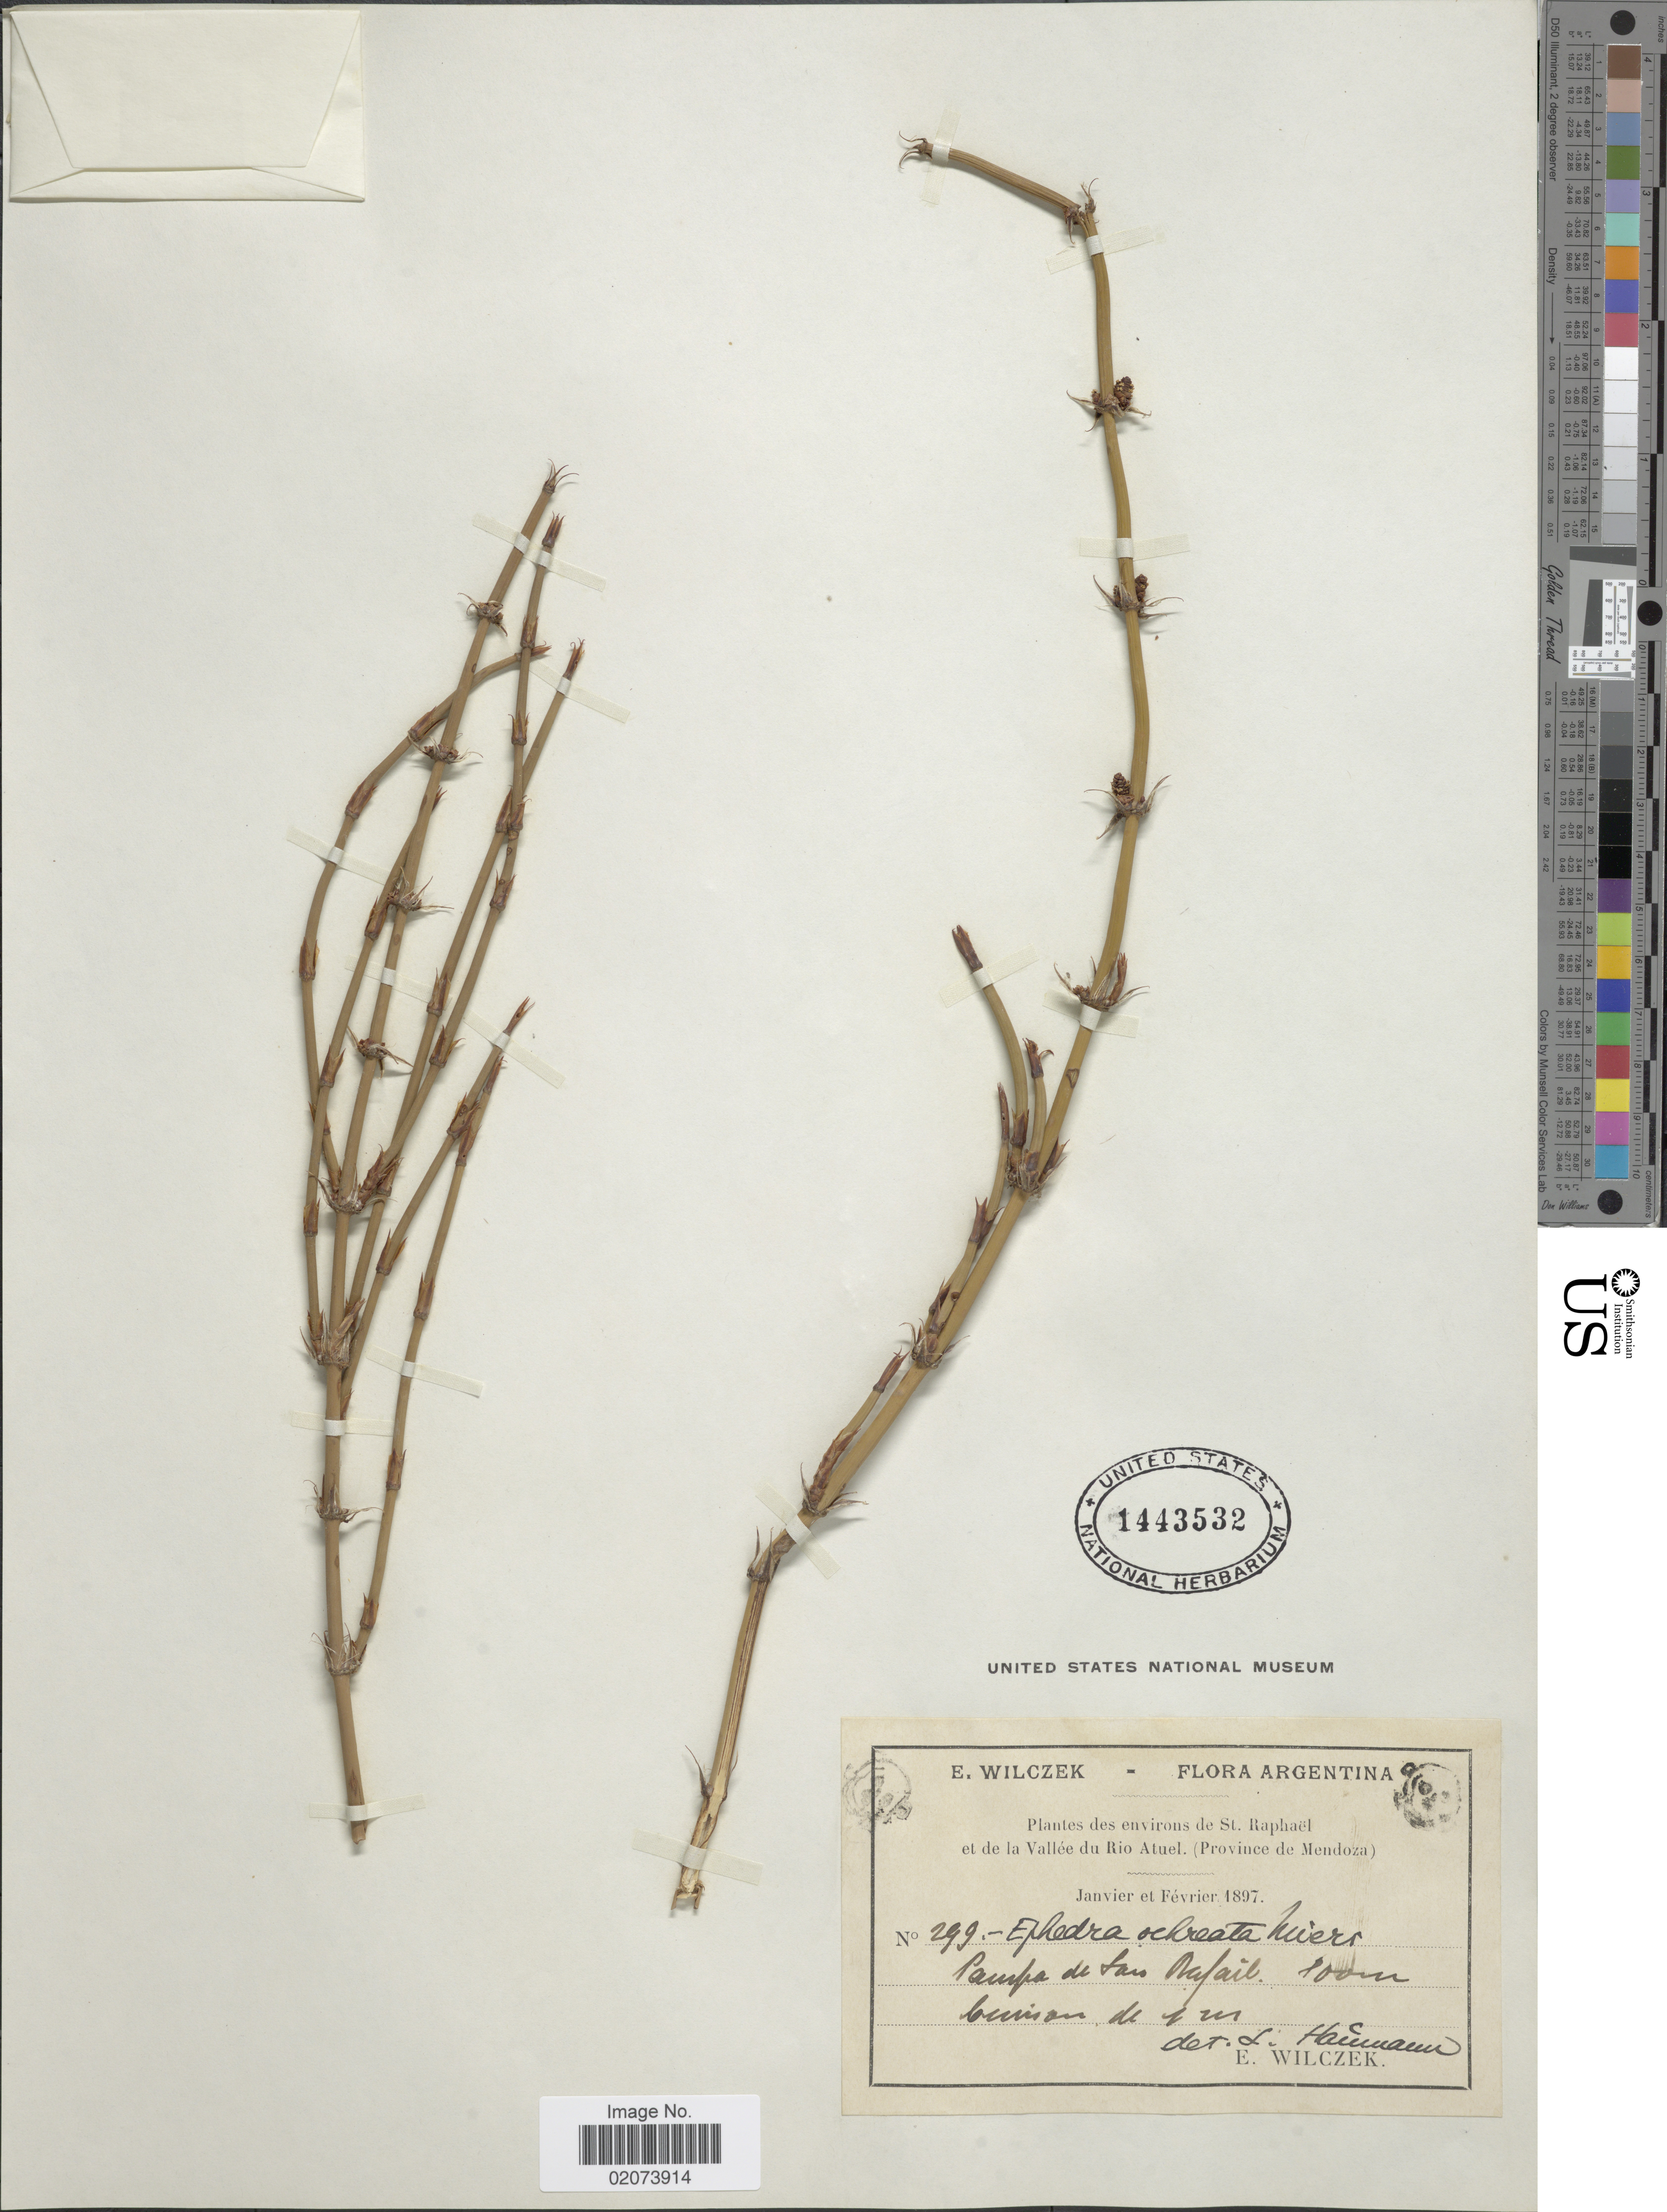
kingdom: Plantae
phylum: Tracheophyta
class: Gnetopsida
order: Ephedrales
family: Ephedraceae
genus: Ephedra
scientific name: Ephedra ochreata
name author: Miers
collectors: E. Wilczek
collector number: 299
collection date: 1897-01/1897-02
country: Argentina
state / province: Mendoza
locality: Envrions de St. Raphael et de la Vallee du Rio Atuel, Pampa de San Rafail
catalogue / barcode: US 1443532